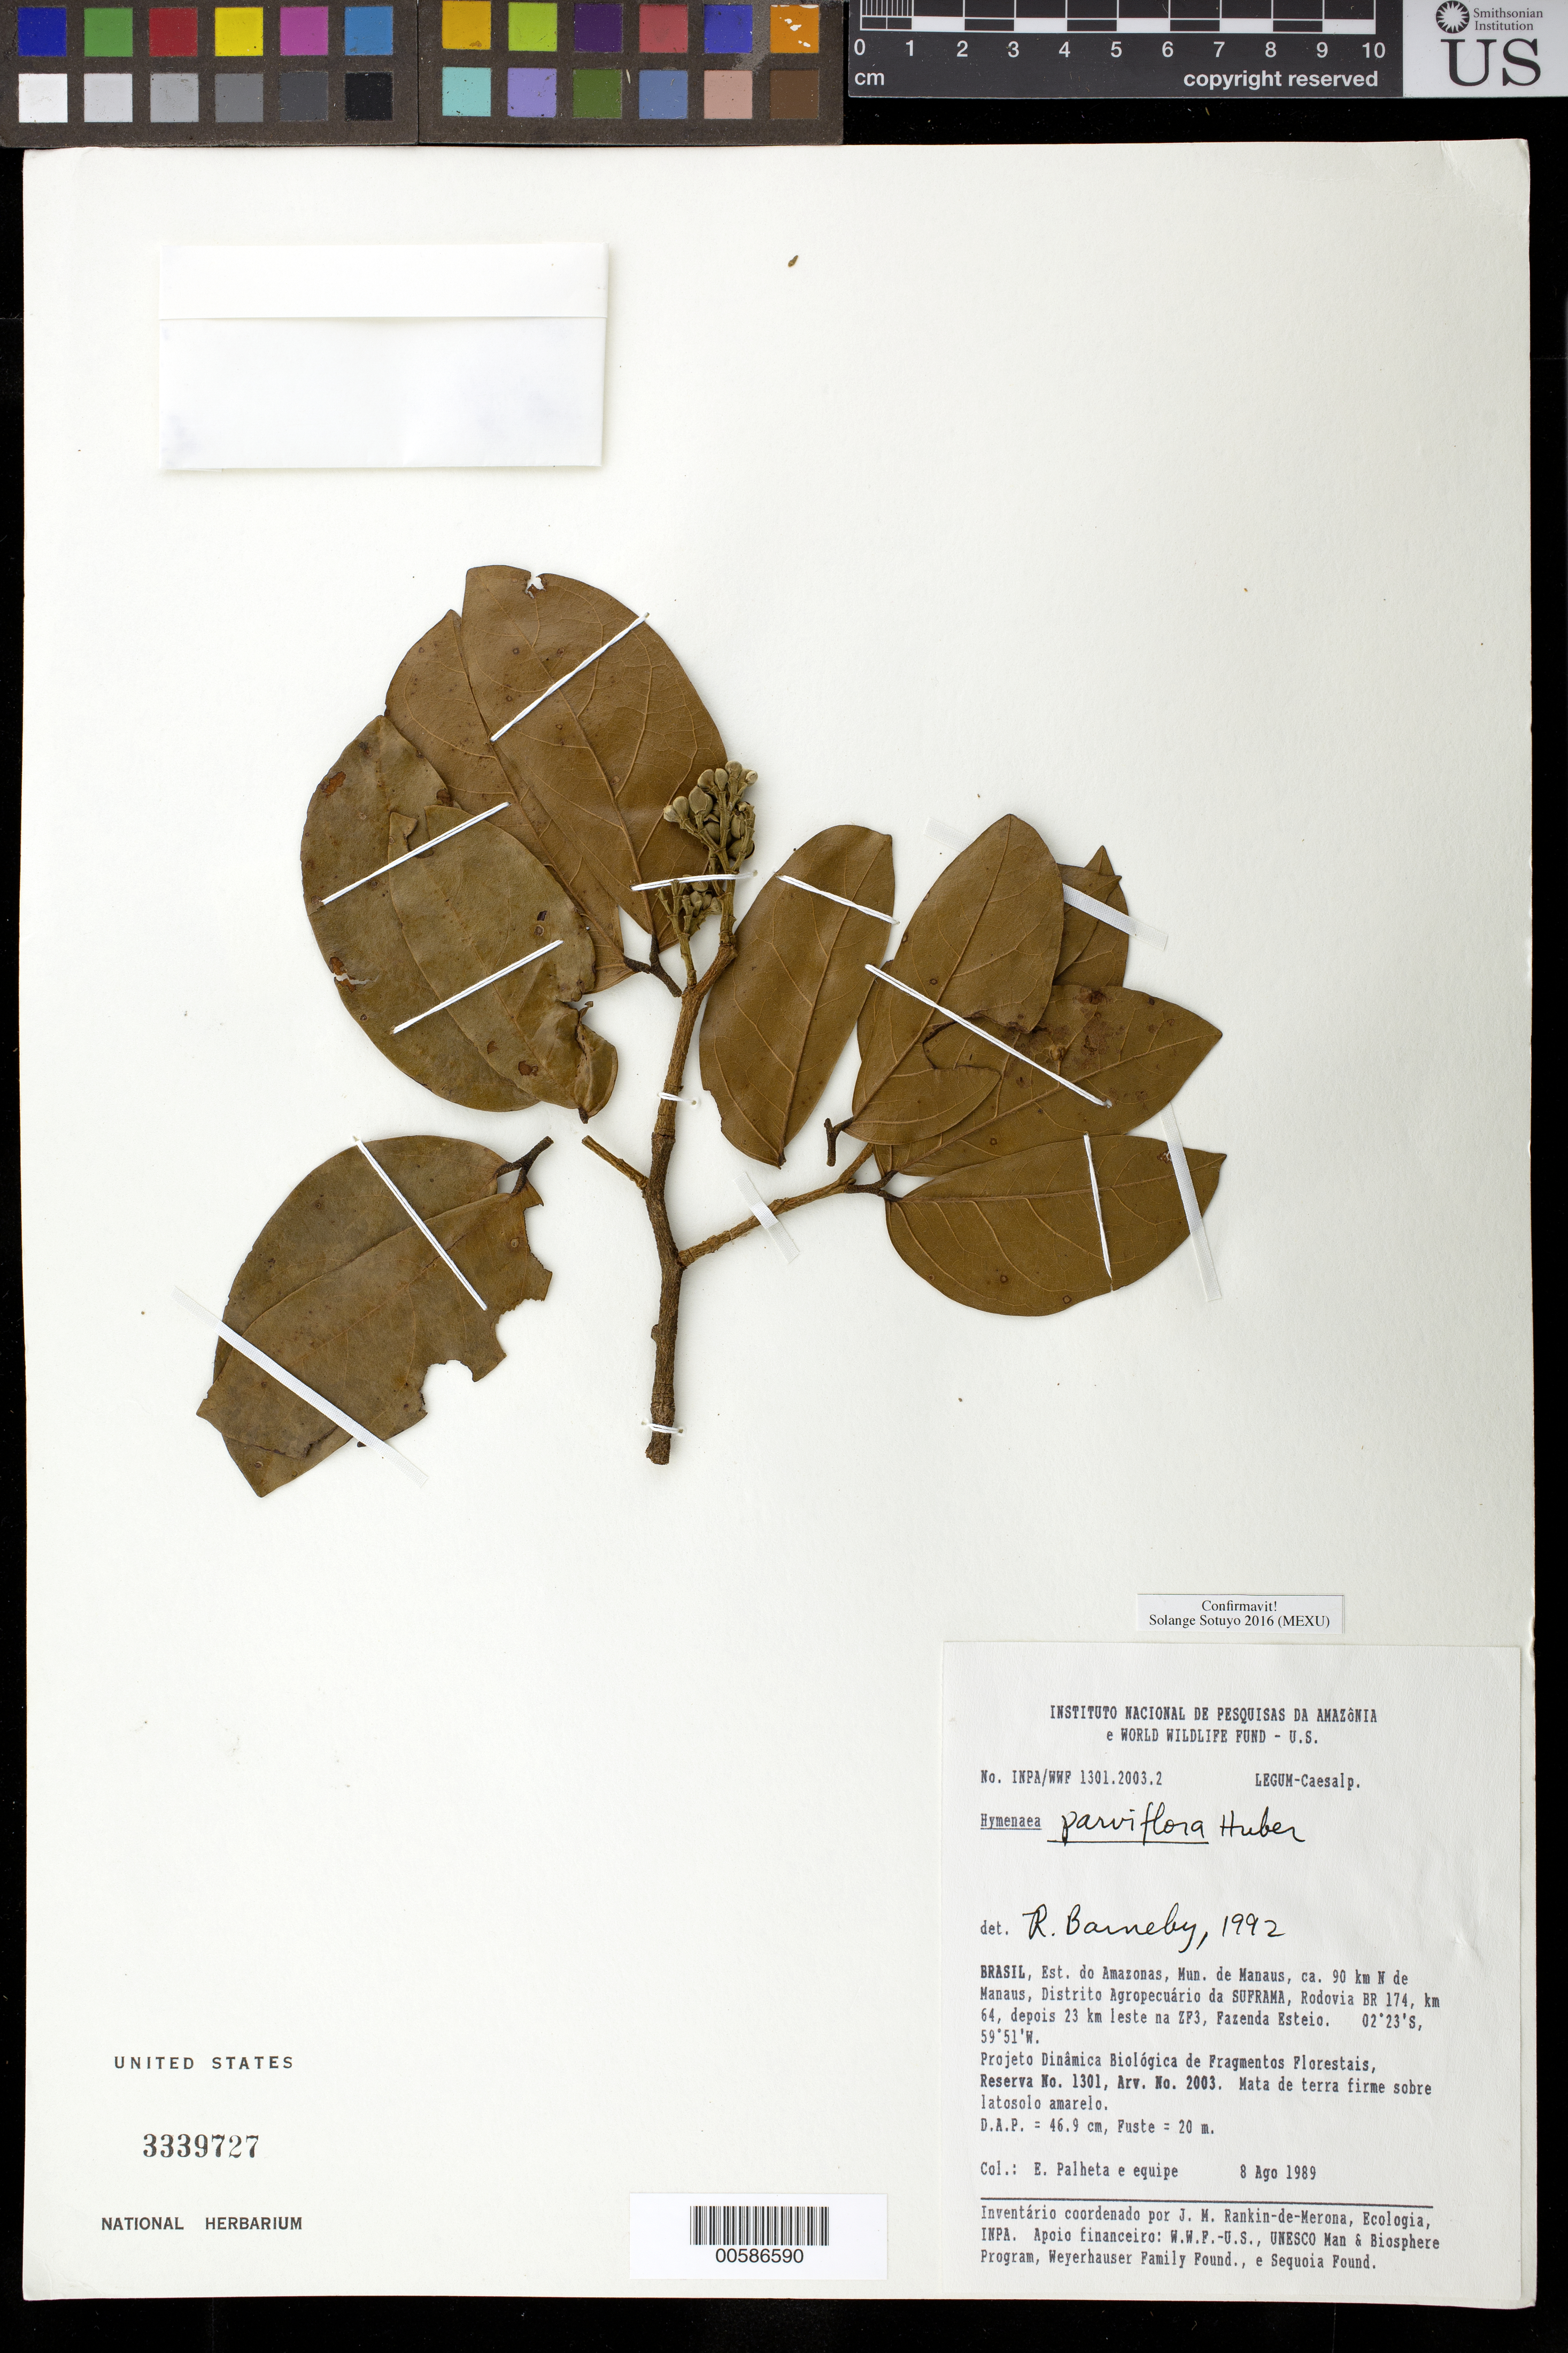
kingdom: Plantae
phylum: Tracheophyta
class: Magnoliopsida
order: Fabales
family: Fabaceae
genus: Hymenaea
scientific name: Hymenaea parvifolia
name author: Huber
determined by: Sotuyo, Solange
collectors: E. Palheta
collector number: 130120032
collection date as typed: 08 Aug 1989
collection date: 1989-08-08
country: Brazil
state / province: Amazonas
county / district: Manaus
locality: N of manaus, agropecuario da suframa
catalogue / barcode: US 3339727